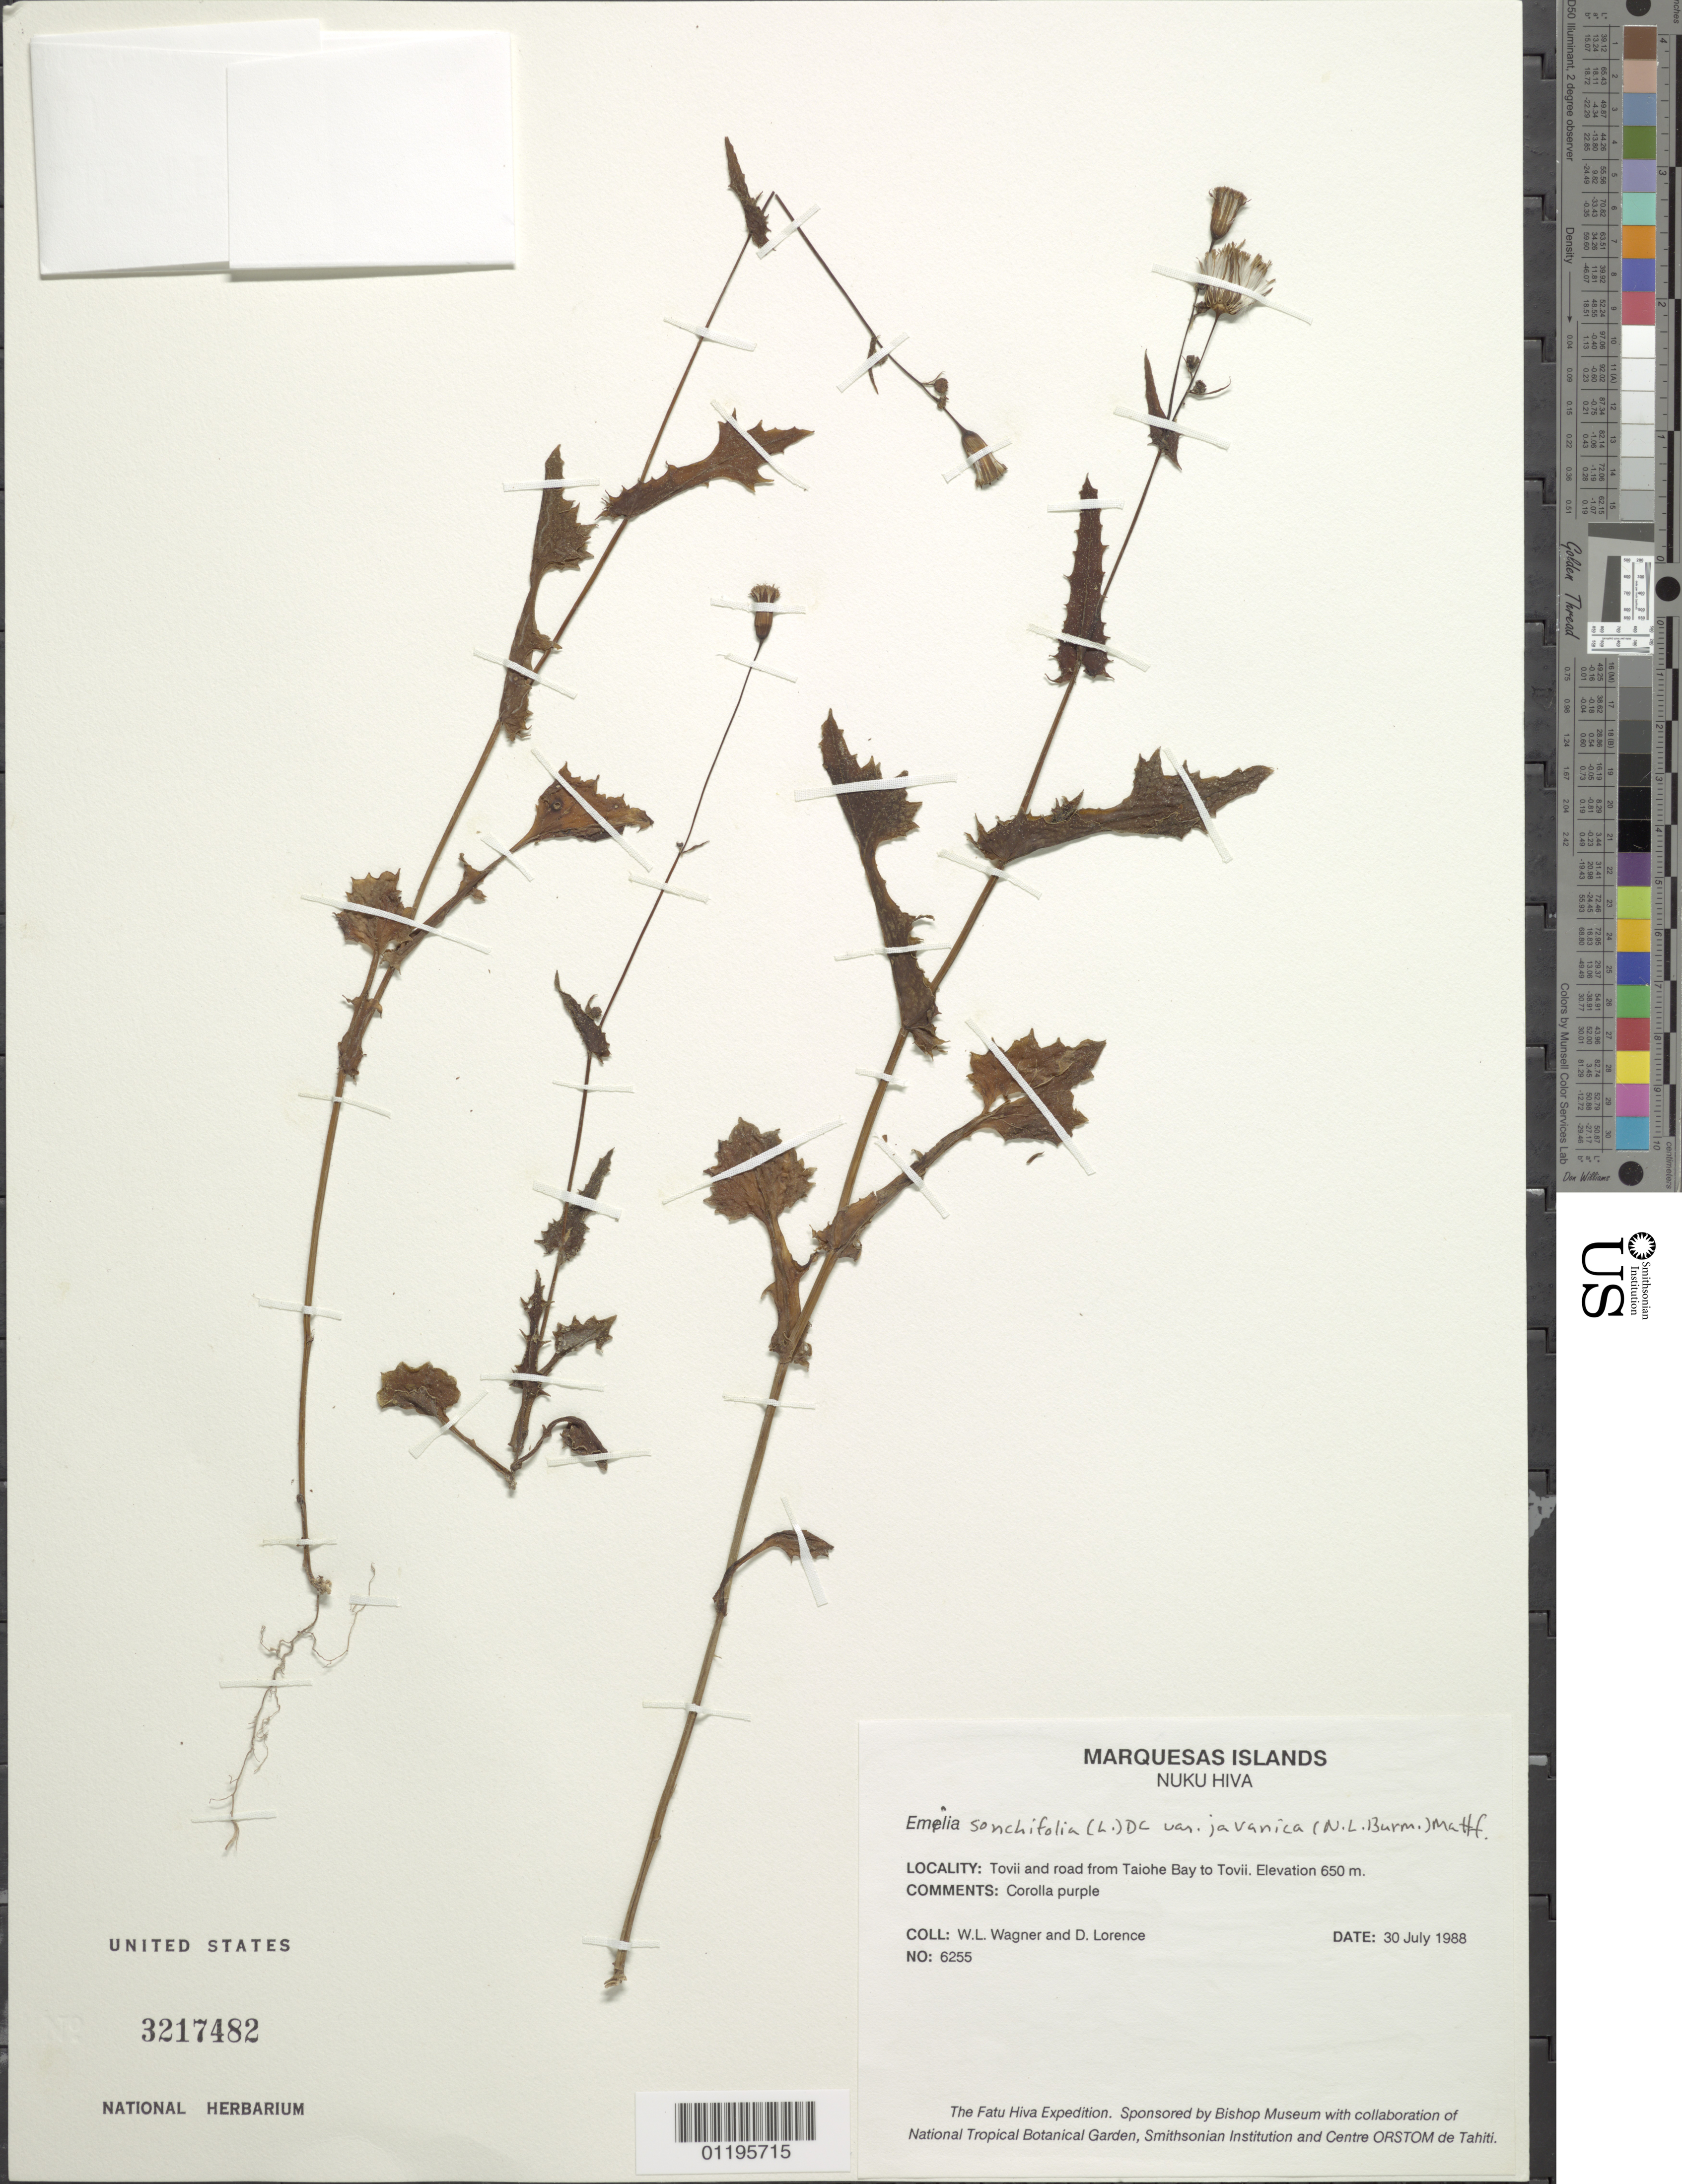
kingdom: Plantae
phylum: Tracheophyta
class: Magnoliopsida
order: Asterales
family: Asteraceae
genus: Emilia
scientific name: Emilia sonchifolia var. javanica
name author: (Burm. f.) Mattf.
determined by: Wagner, W. L., (BOT), Smithsonian Institution - National Museum of Natural History (UNITED STATES)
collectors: W. L. Wagner & D. Lorence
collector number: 6255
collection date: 1988-07-30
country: French Polynesia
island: Nuku Hiva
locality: Toovii and road from Taiohae Bay to Toovii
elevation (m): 650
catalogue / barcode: US 3217482